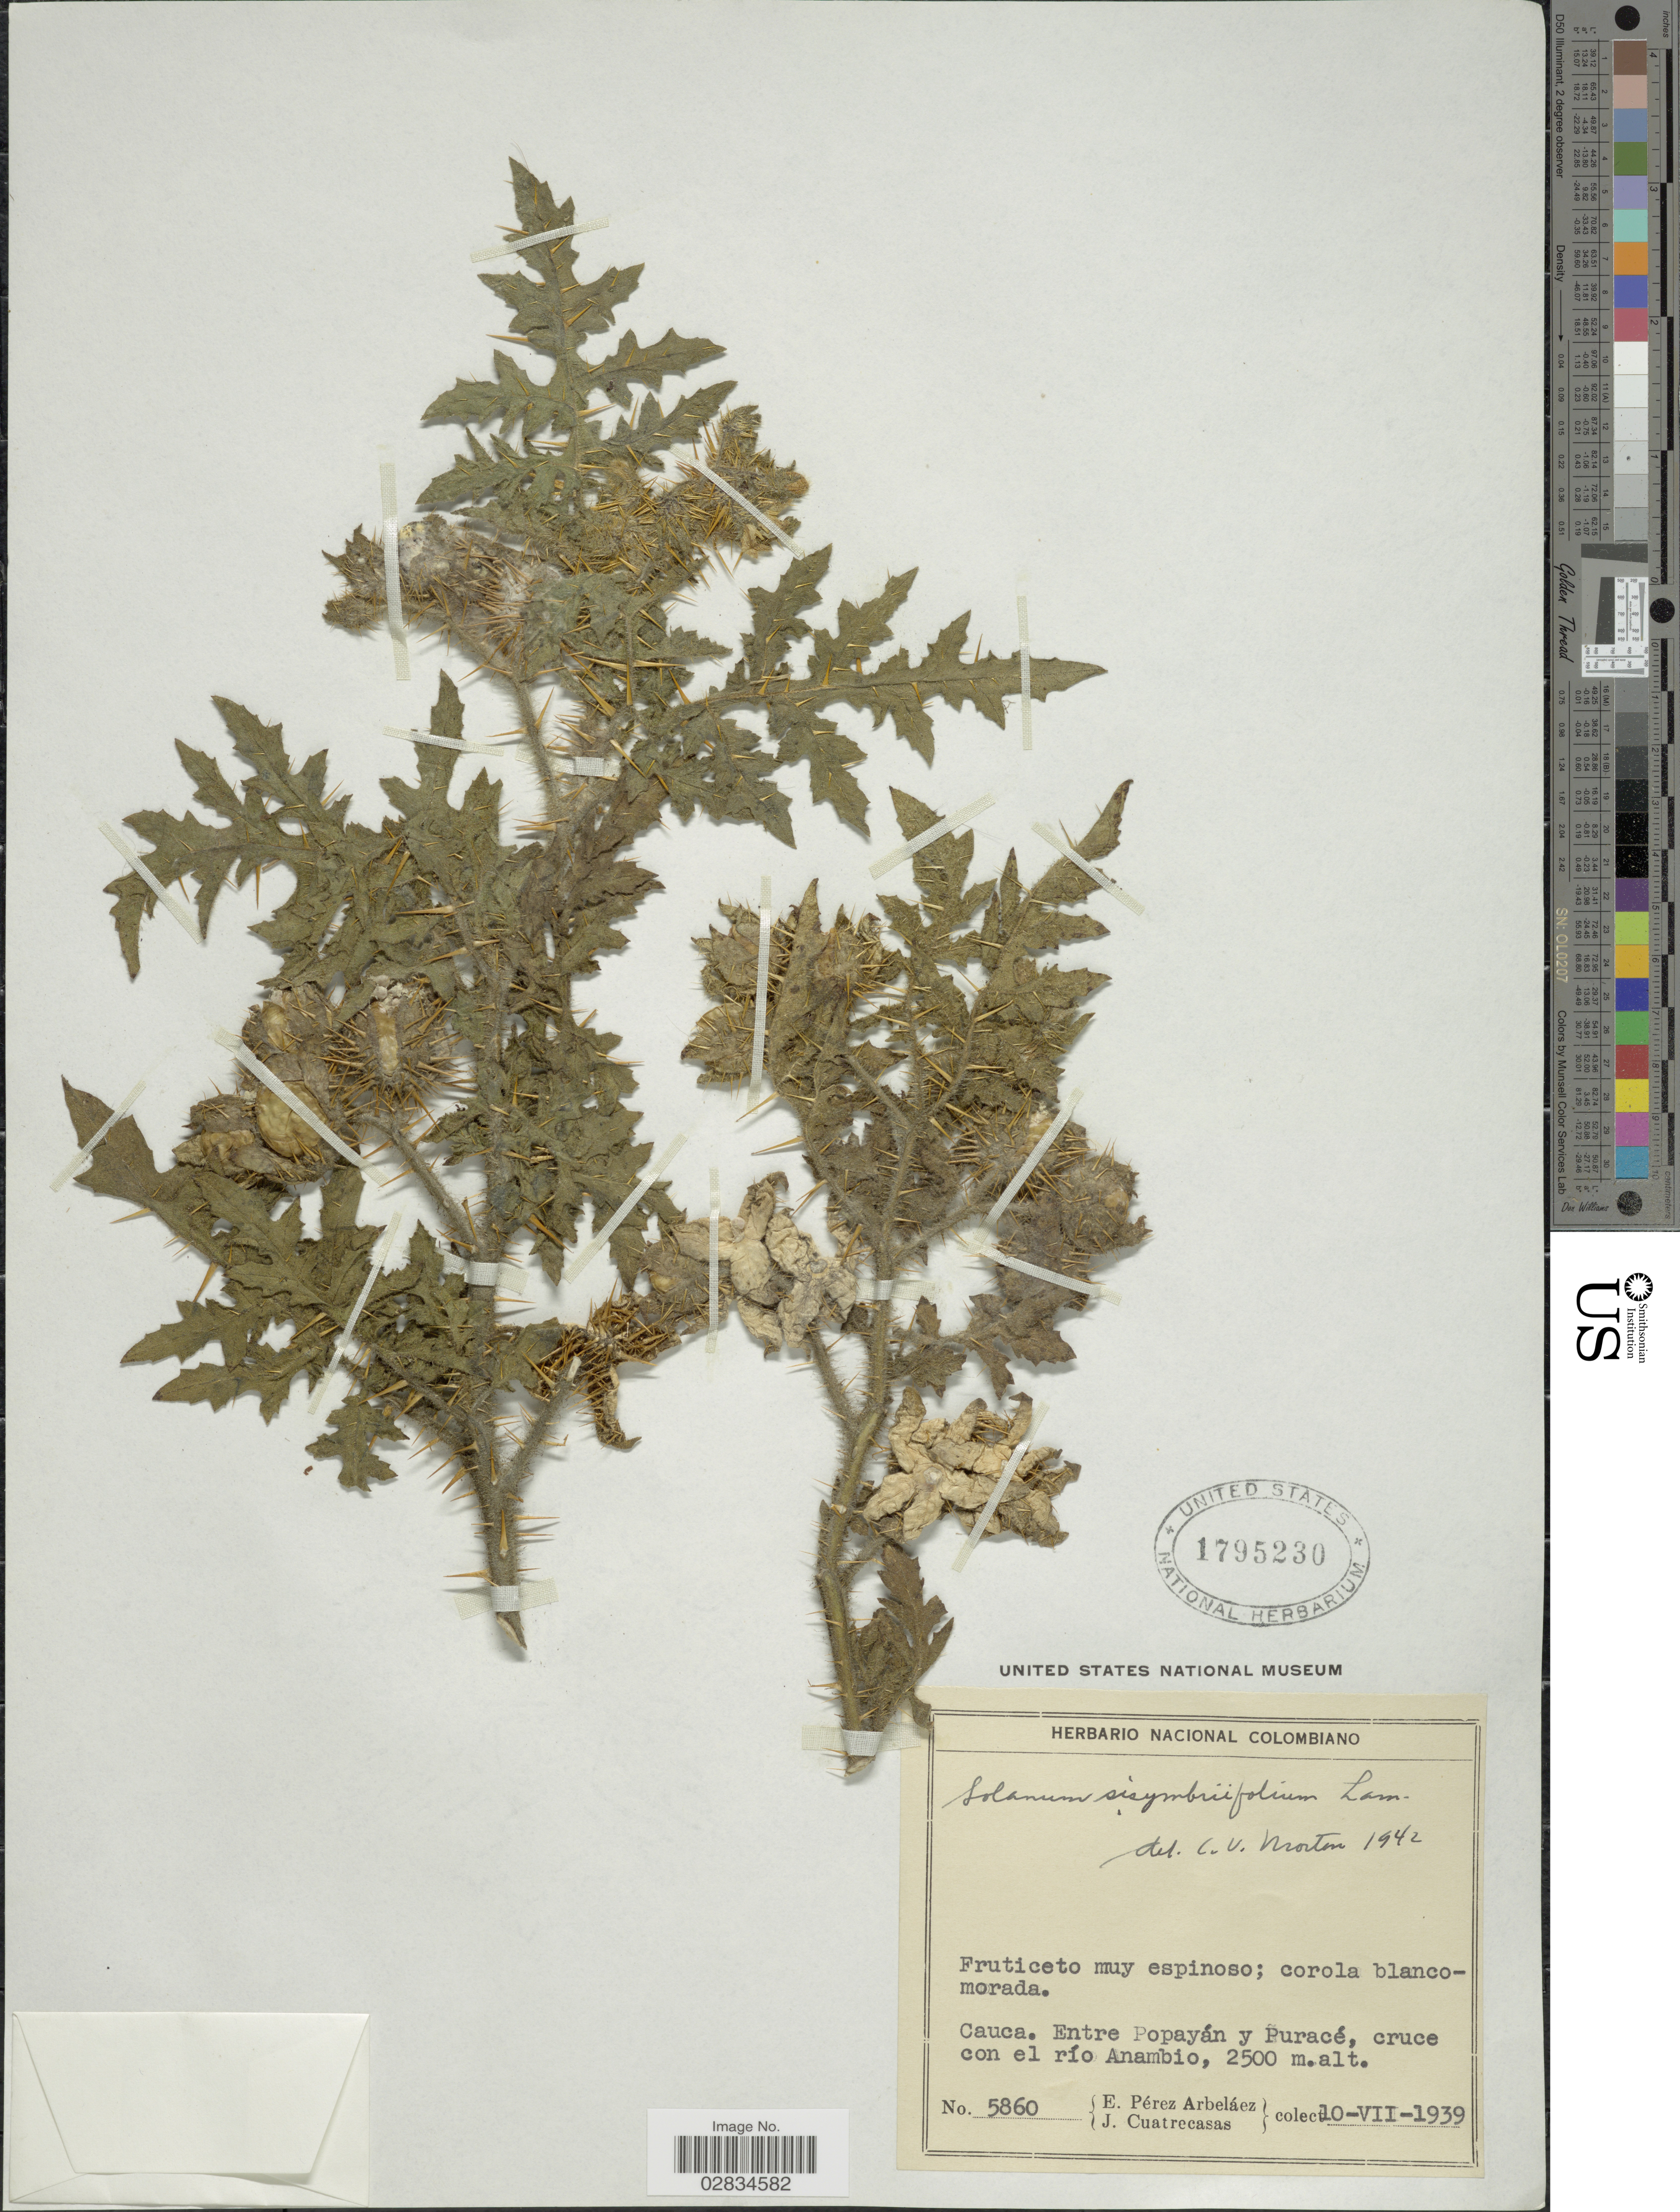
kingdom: Plantae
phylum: Tracheophyta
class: Magnoliopsida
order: Solanales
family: Solanaceae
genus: Solanum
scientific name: Solanum sisymbriifolium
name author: Lam.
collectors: E. Pérez Arbeláez & J. Cuatrecasas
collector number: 5860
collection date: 1939-07-10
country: Colombia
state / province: Cauca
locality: Cauca. Entre Popayán y Puracé, cruce con el río Anambio.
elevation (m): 2500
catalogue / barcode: US 1795230